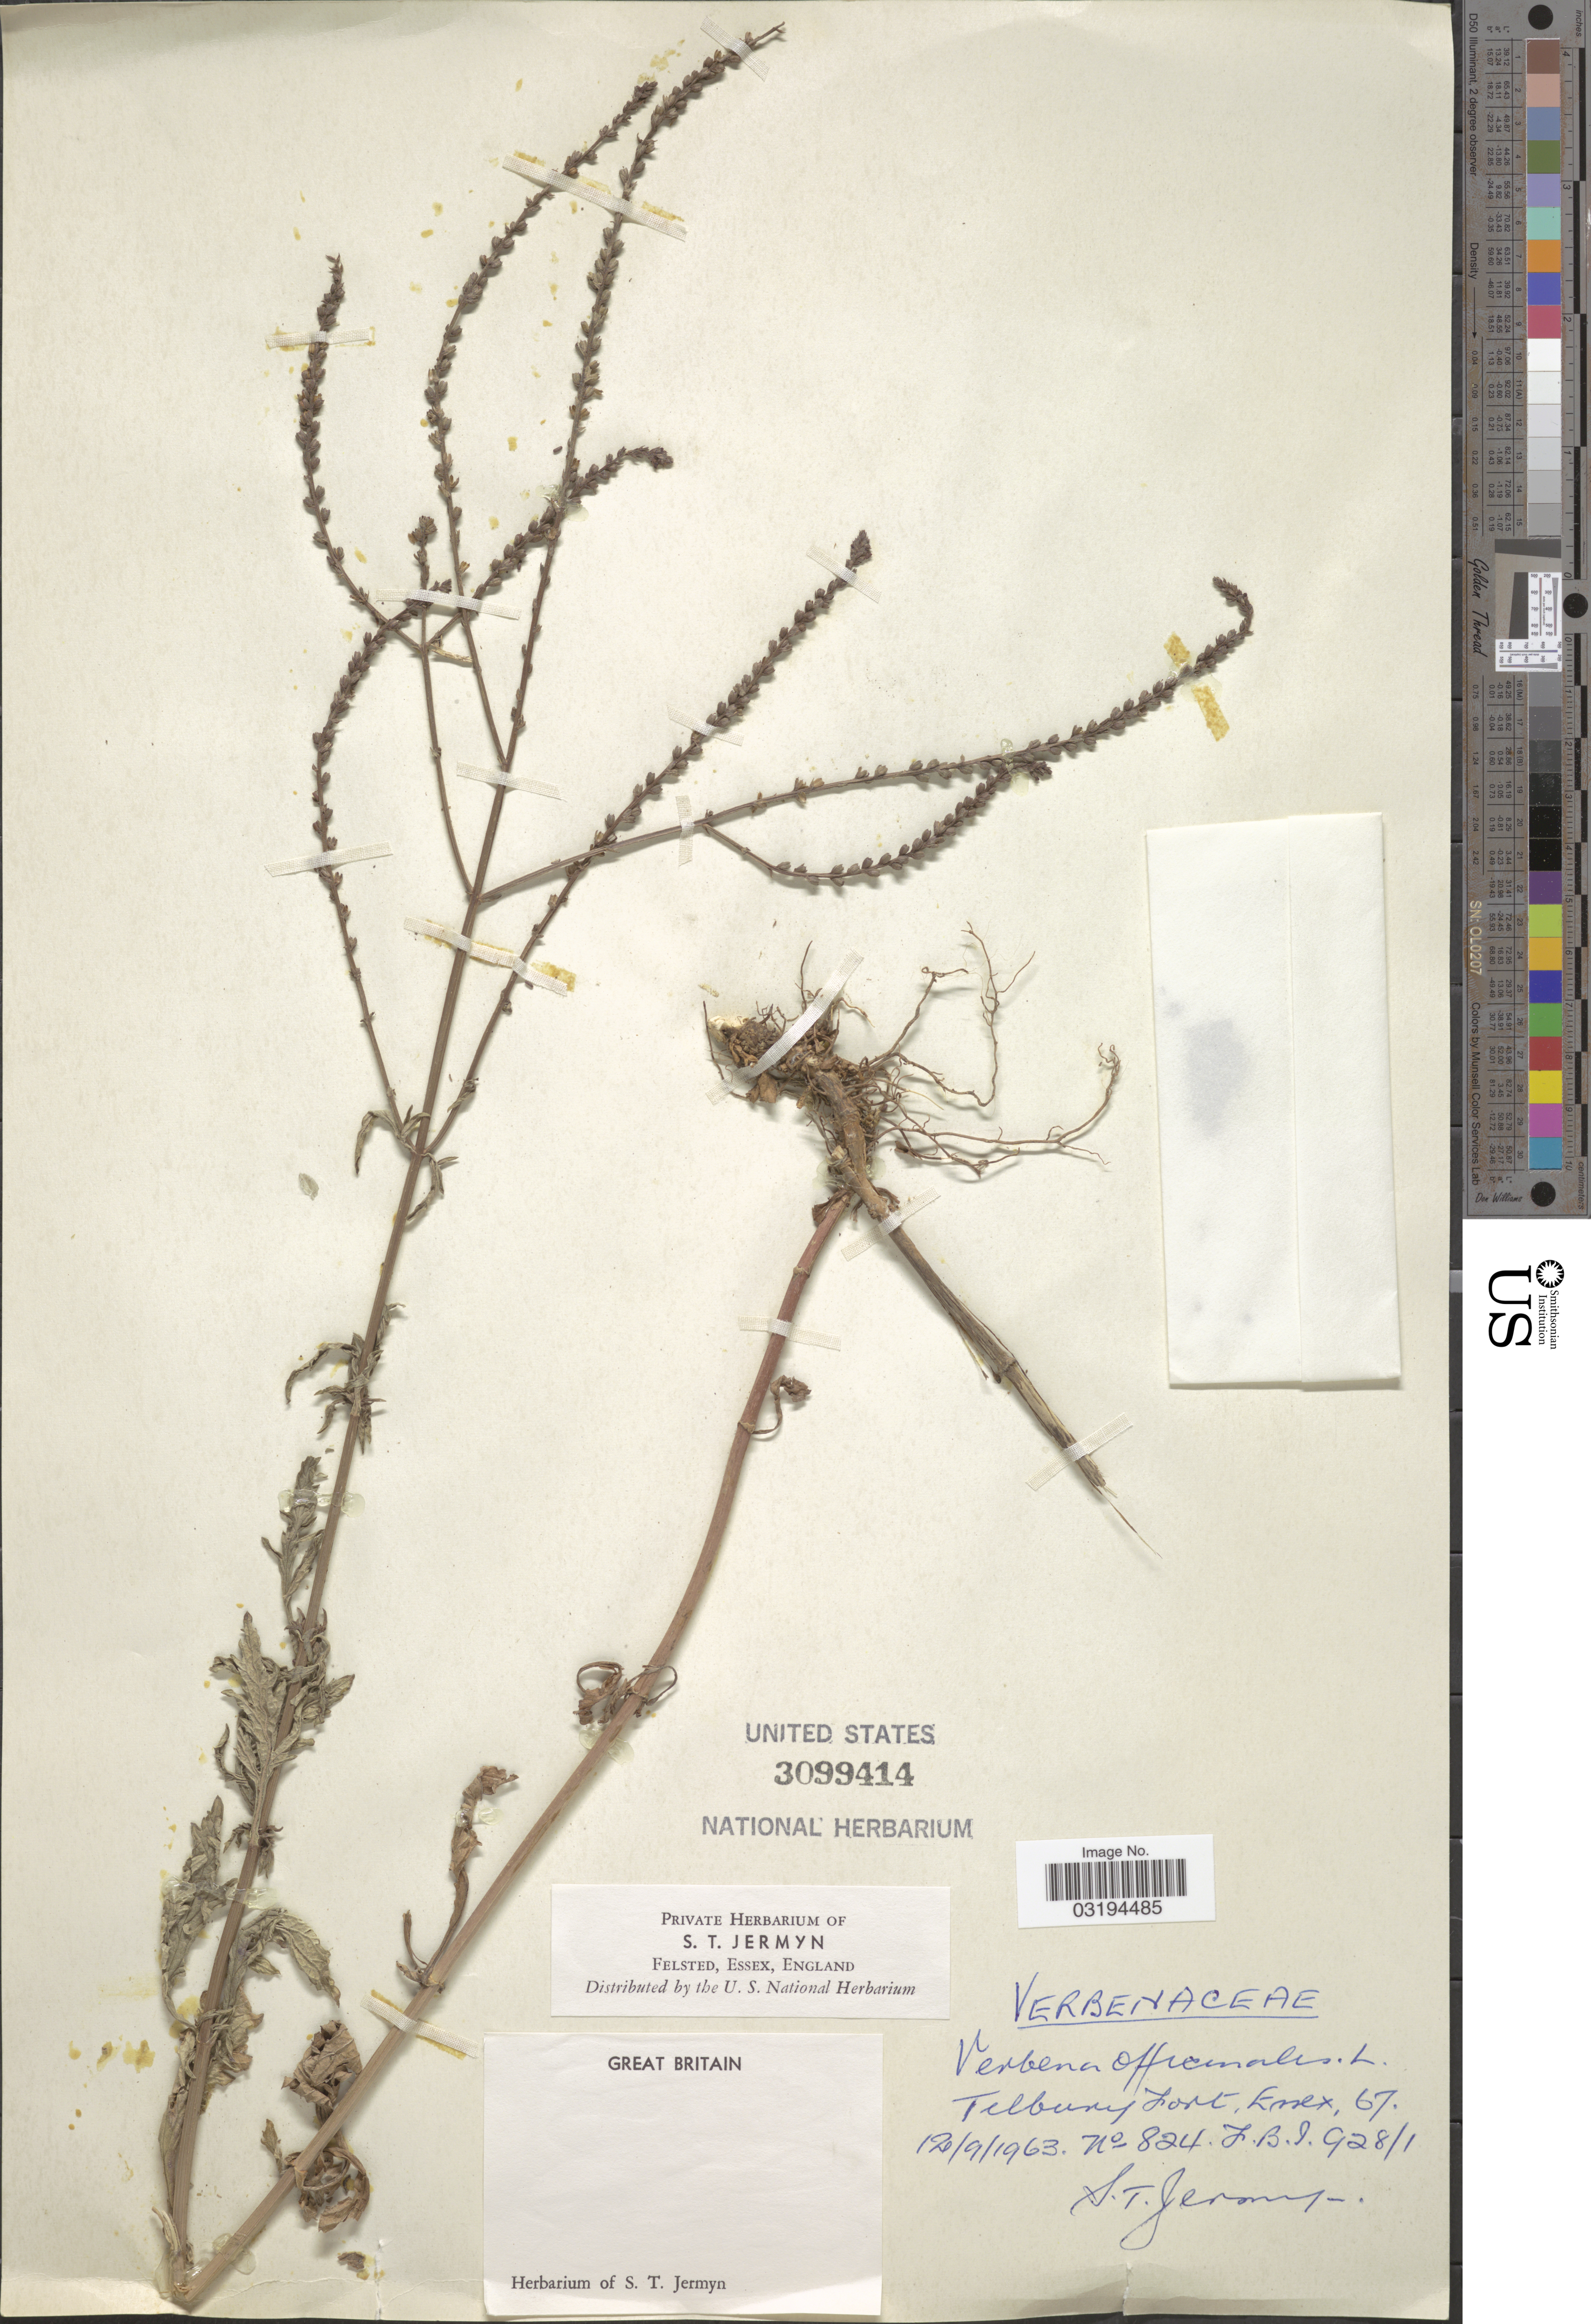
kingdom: Plantae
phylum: Tracheophyta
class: Magnoliopsida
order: Lamiales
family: Verbenaceae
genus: Verbena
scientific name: Verbena officinalis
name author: L.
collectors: S. Jermyn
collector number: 824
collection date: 1963-12-09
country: United Kingdom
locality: Tilbury Fort, Essex, 67. Great Britain.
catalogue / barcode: US 3099414